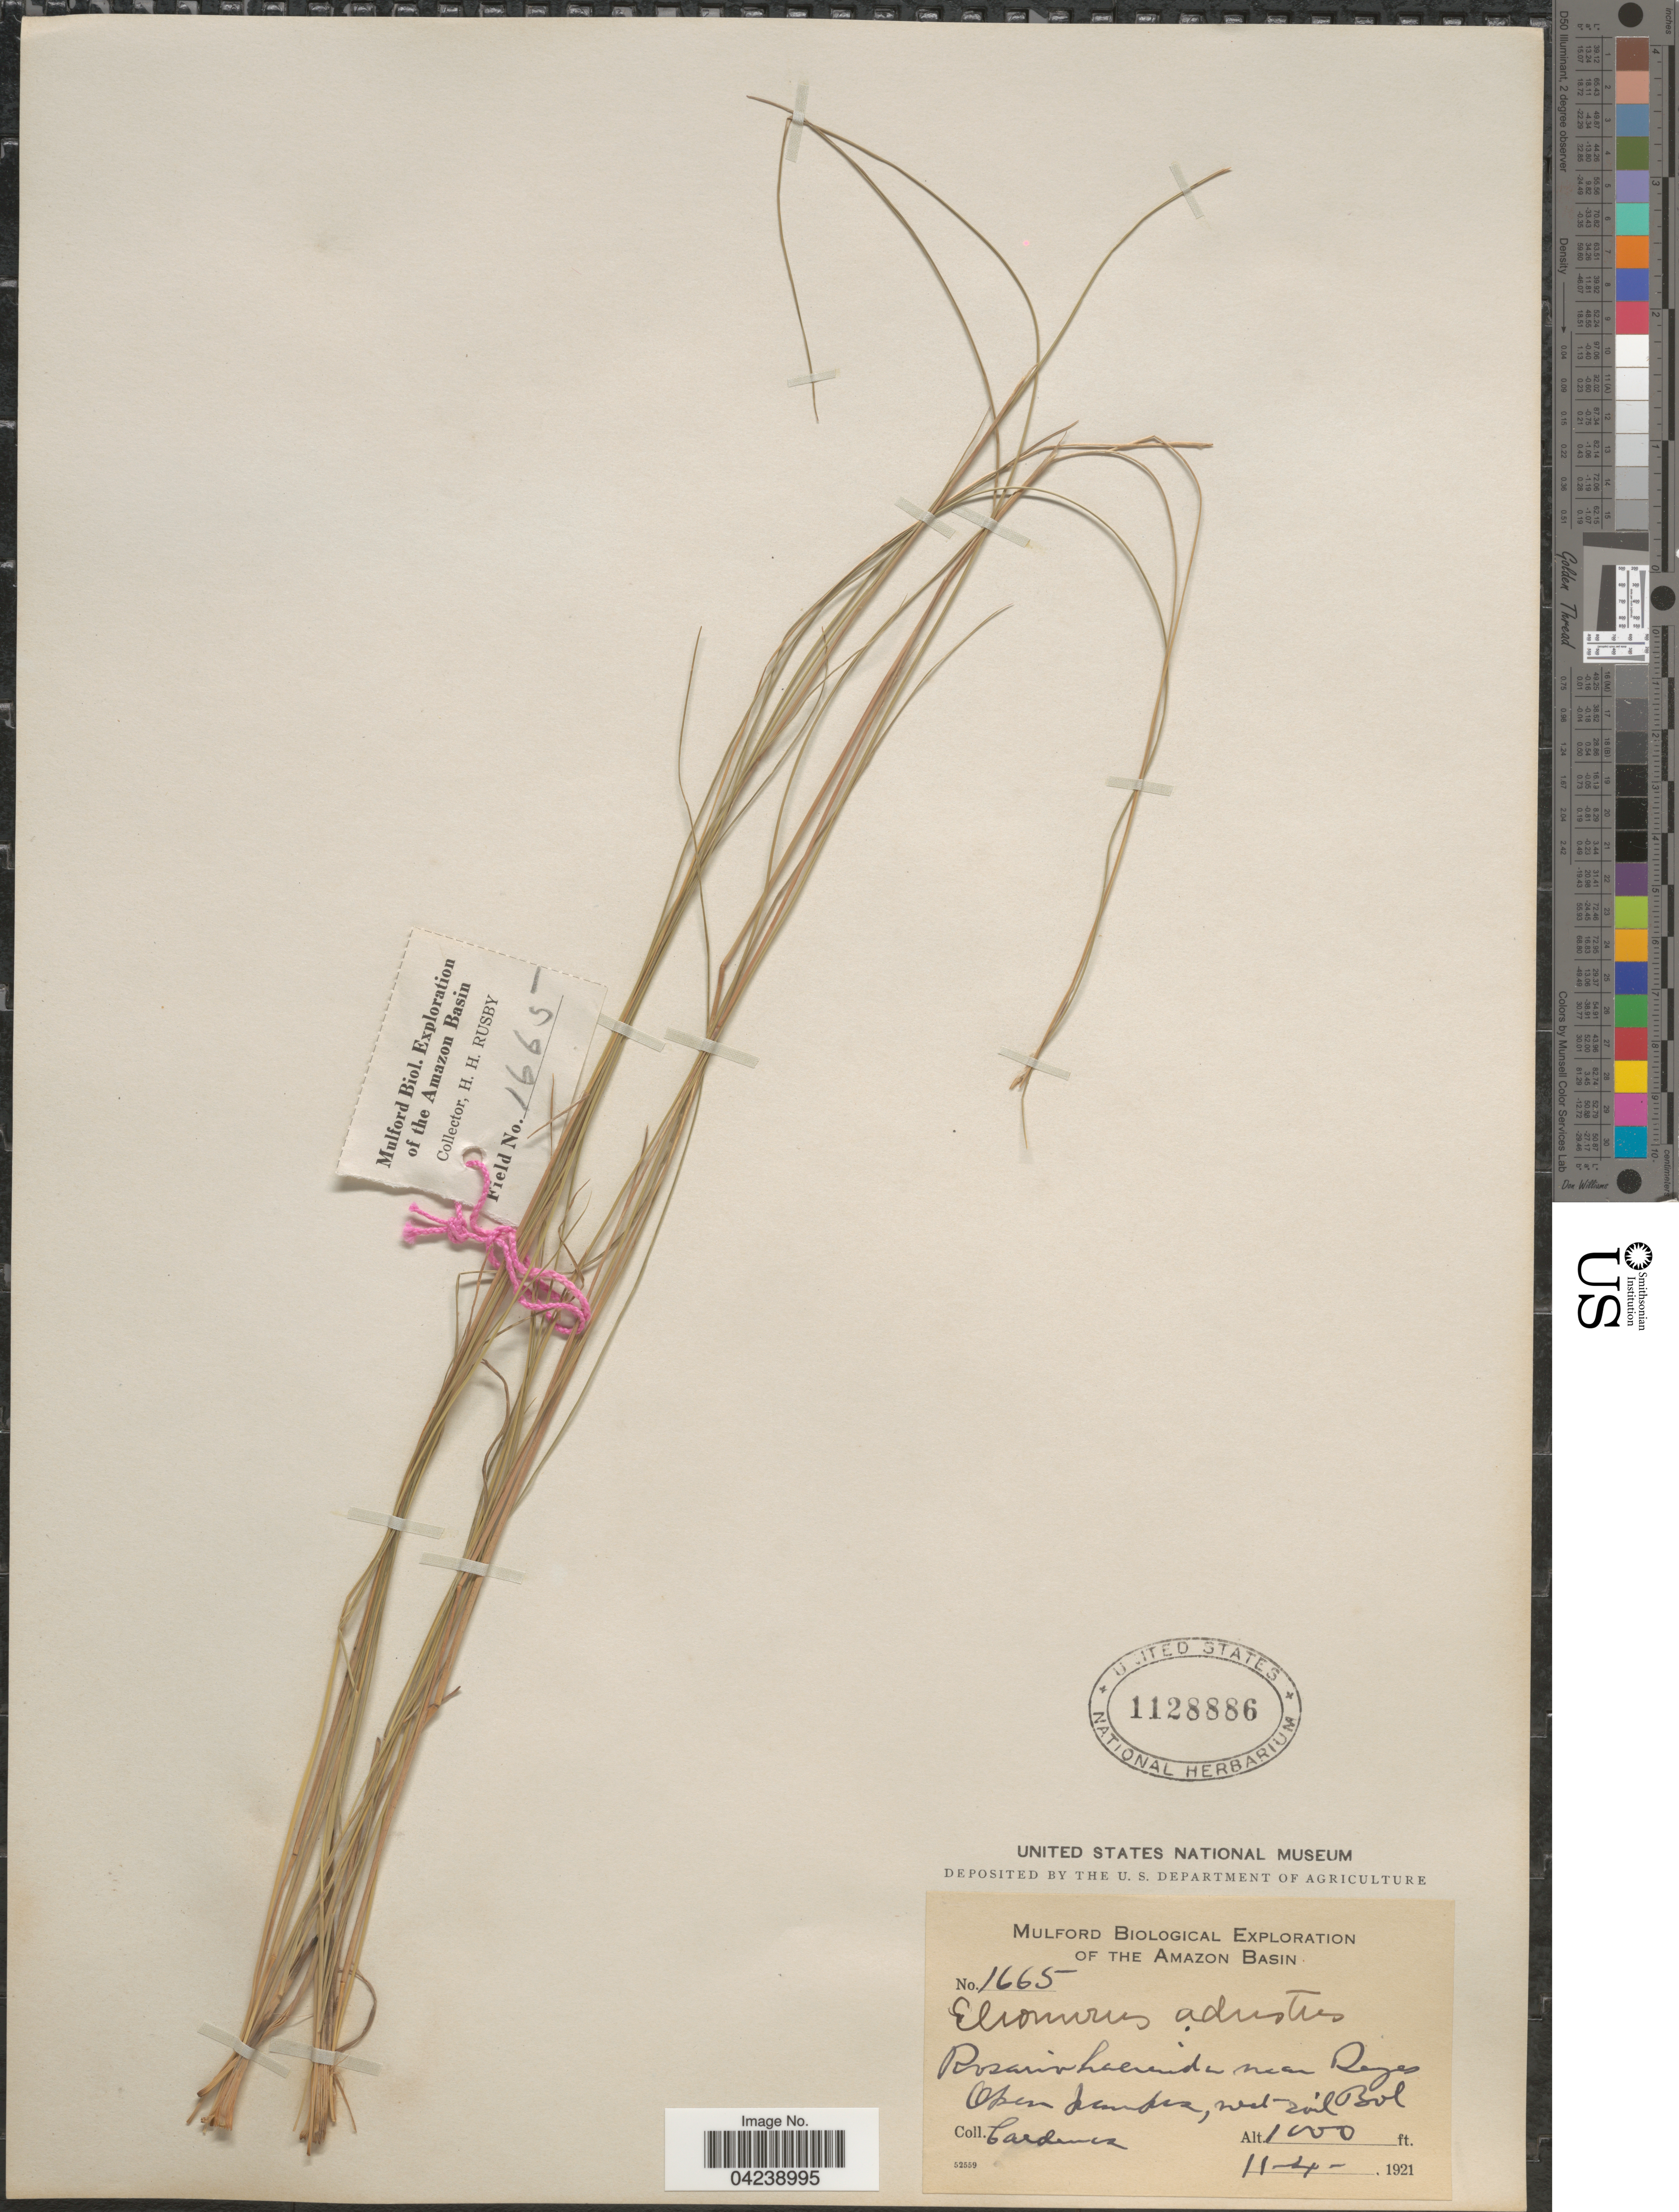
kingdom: Plantae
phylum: Tracheophyta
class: Liliopsida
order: Poales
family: Poaceae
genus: Elionurus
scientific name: Elionurus muticus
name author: (Spreng.) Kuntze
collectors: M. Cárdenas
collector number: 1665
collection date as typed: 11-4-1921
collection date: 1921-11-04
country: Bolivia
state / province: Beni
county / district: José Ballivián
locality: Rosario Hacienda near Reyes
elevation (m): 305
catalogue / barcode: US 1128886